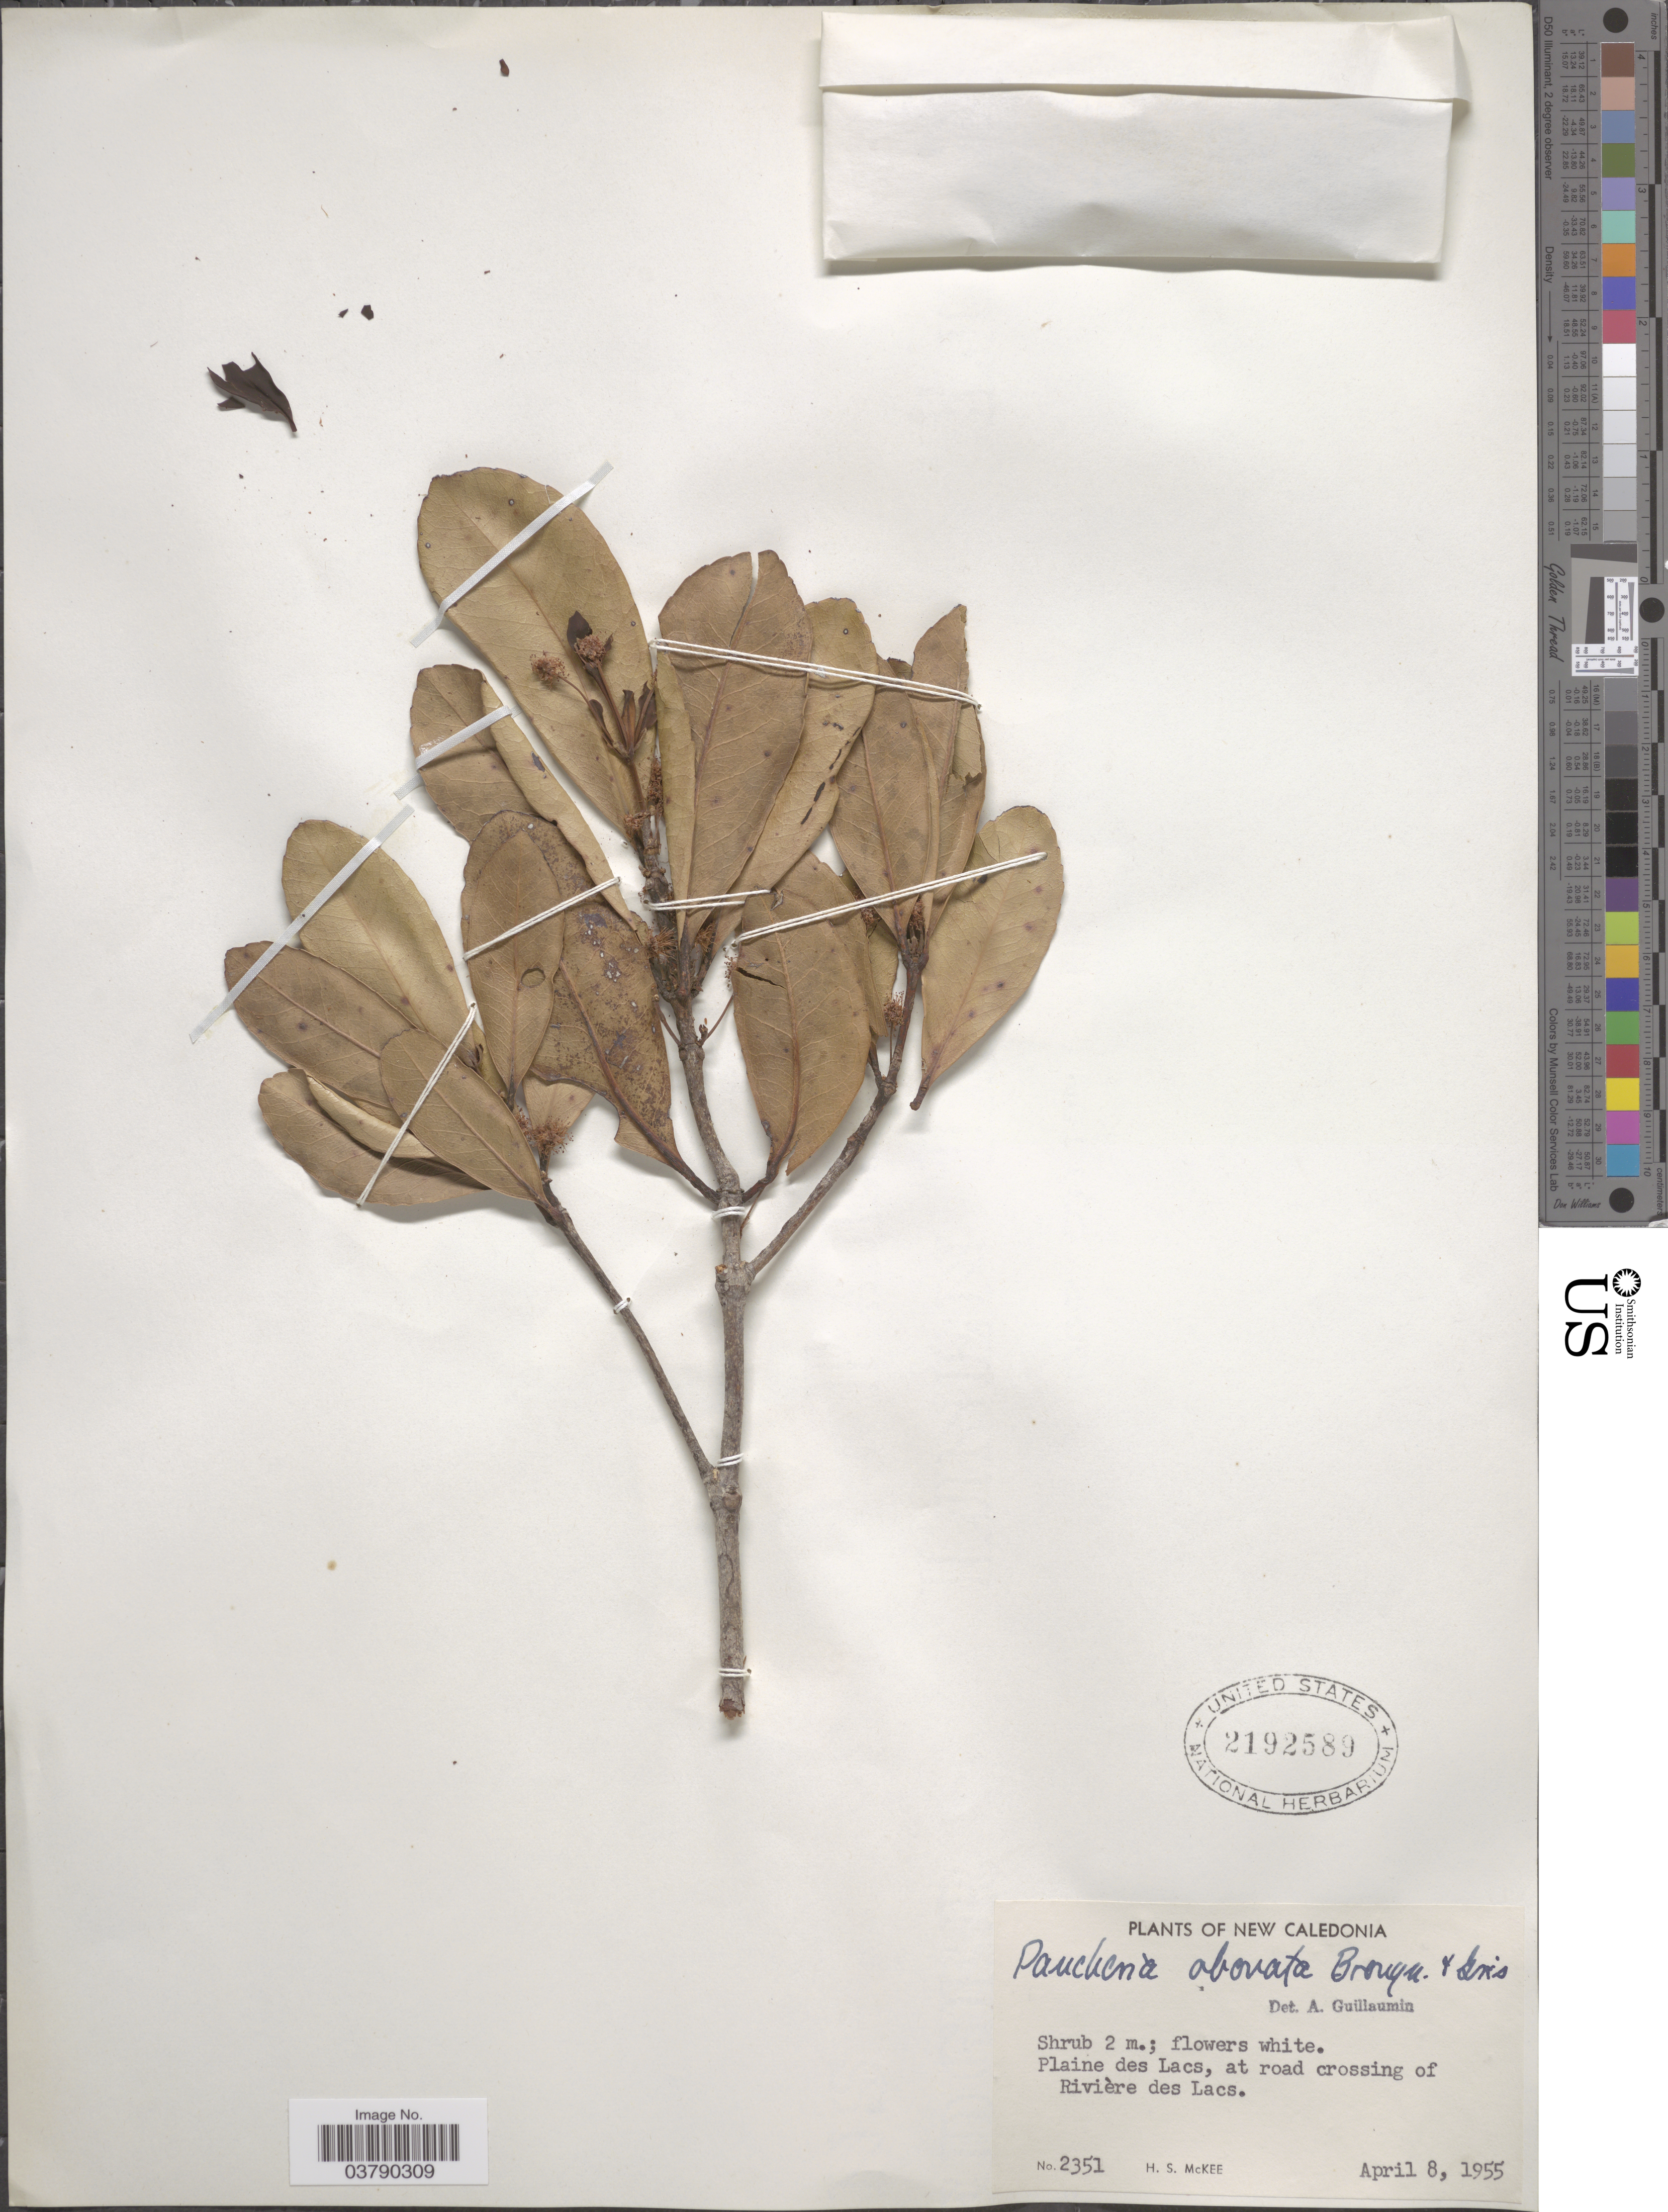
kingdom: Plantae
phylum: Tracheophyta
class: Magnoliopsida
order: Oxalidales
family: Cunoniaceae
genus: Pancheria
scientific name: Pancheria obovata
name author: Brongn. & Gris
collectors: H. S. McKee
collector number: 2351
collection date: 1955-04-08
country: New Caledonia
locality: Plaine des Lacs, at road crossing of Rivière des Lacs.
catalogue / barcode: US 2192589